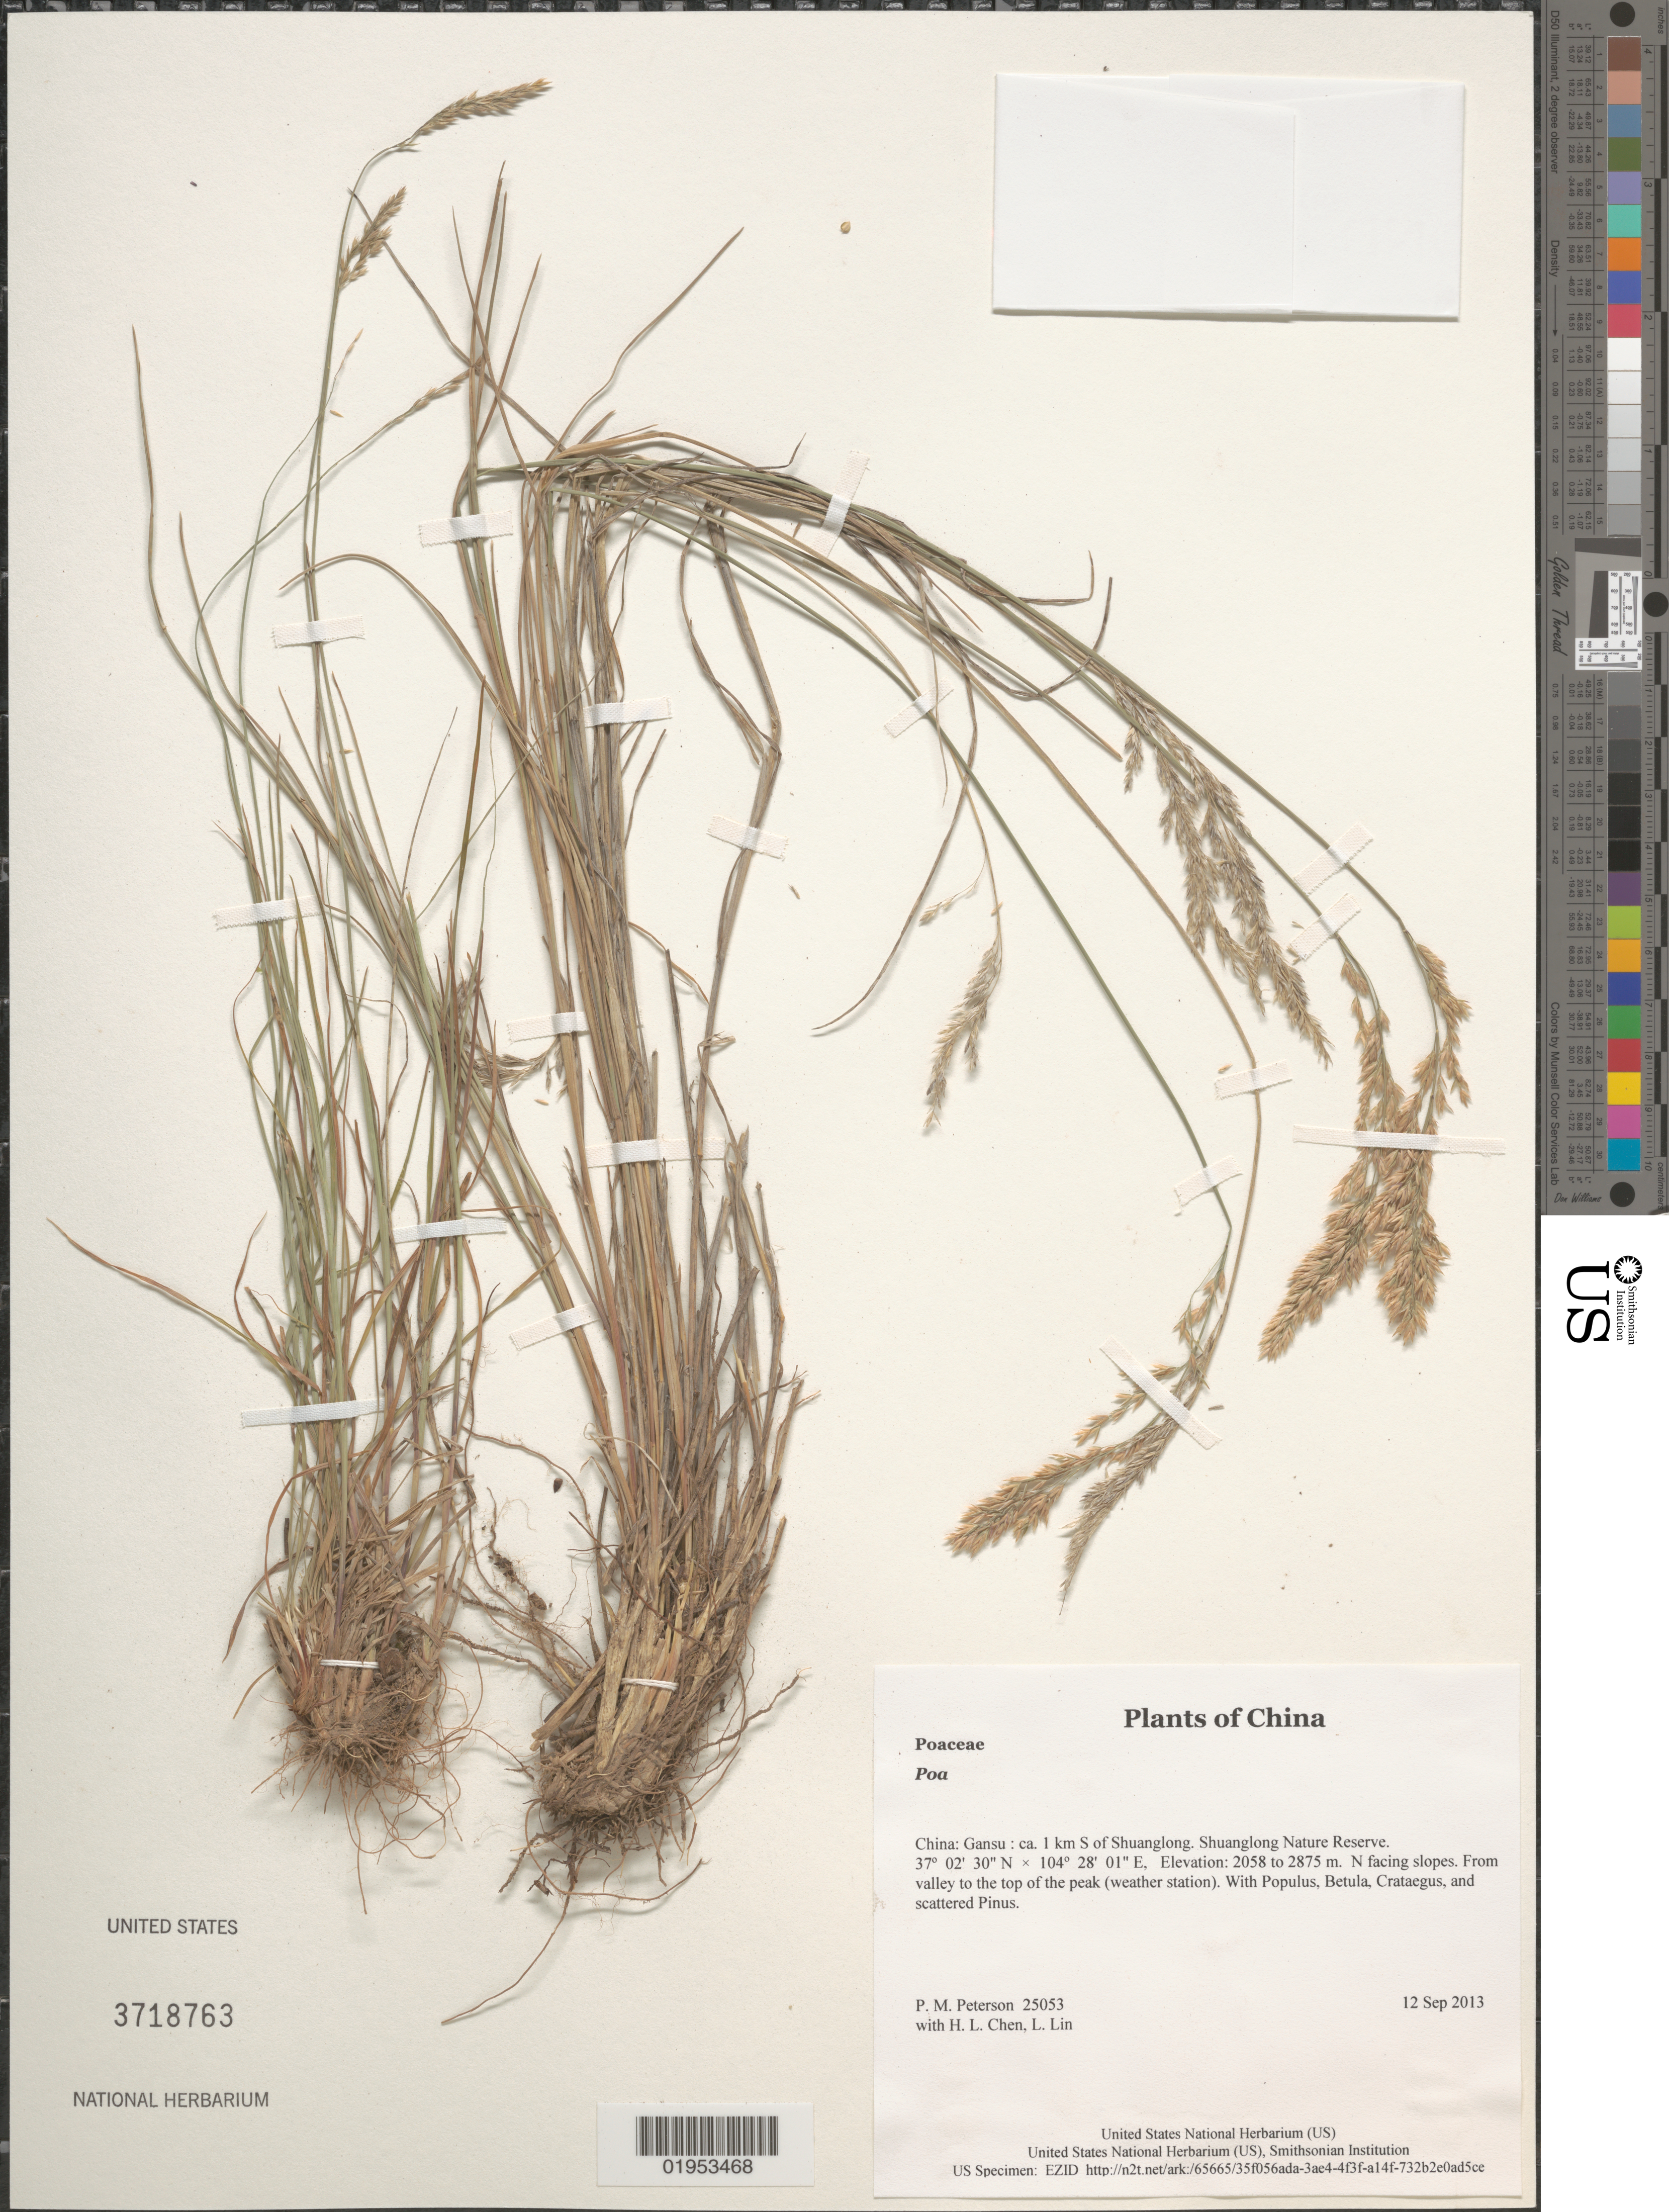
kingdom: Plantae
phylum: Tracheophyta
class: Liliopsida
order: Poales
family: Poaceae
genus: Poa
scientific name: Poa sp.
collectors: P. M. Peterson, H. L. Chen & L. Lin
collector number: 25053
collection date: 2013-09-12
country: China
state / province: Gansu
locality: ca. 1 km S of Shuanglong. Shuanglong Nature Reserve.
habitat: N facing slopes. From valley to the top of the peak (weather station).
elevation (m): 2058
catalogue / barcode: US 3718763